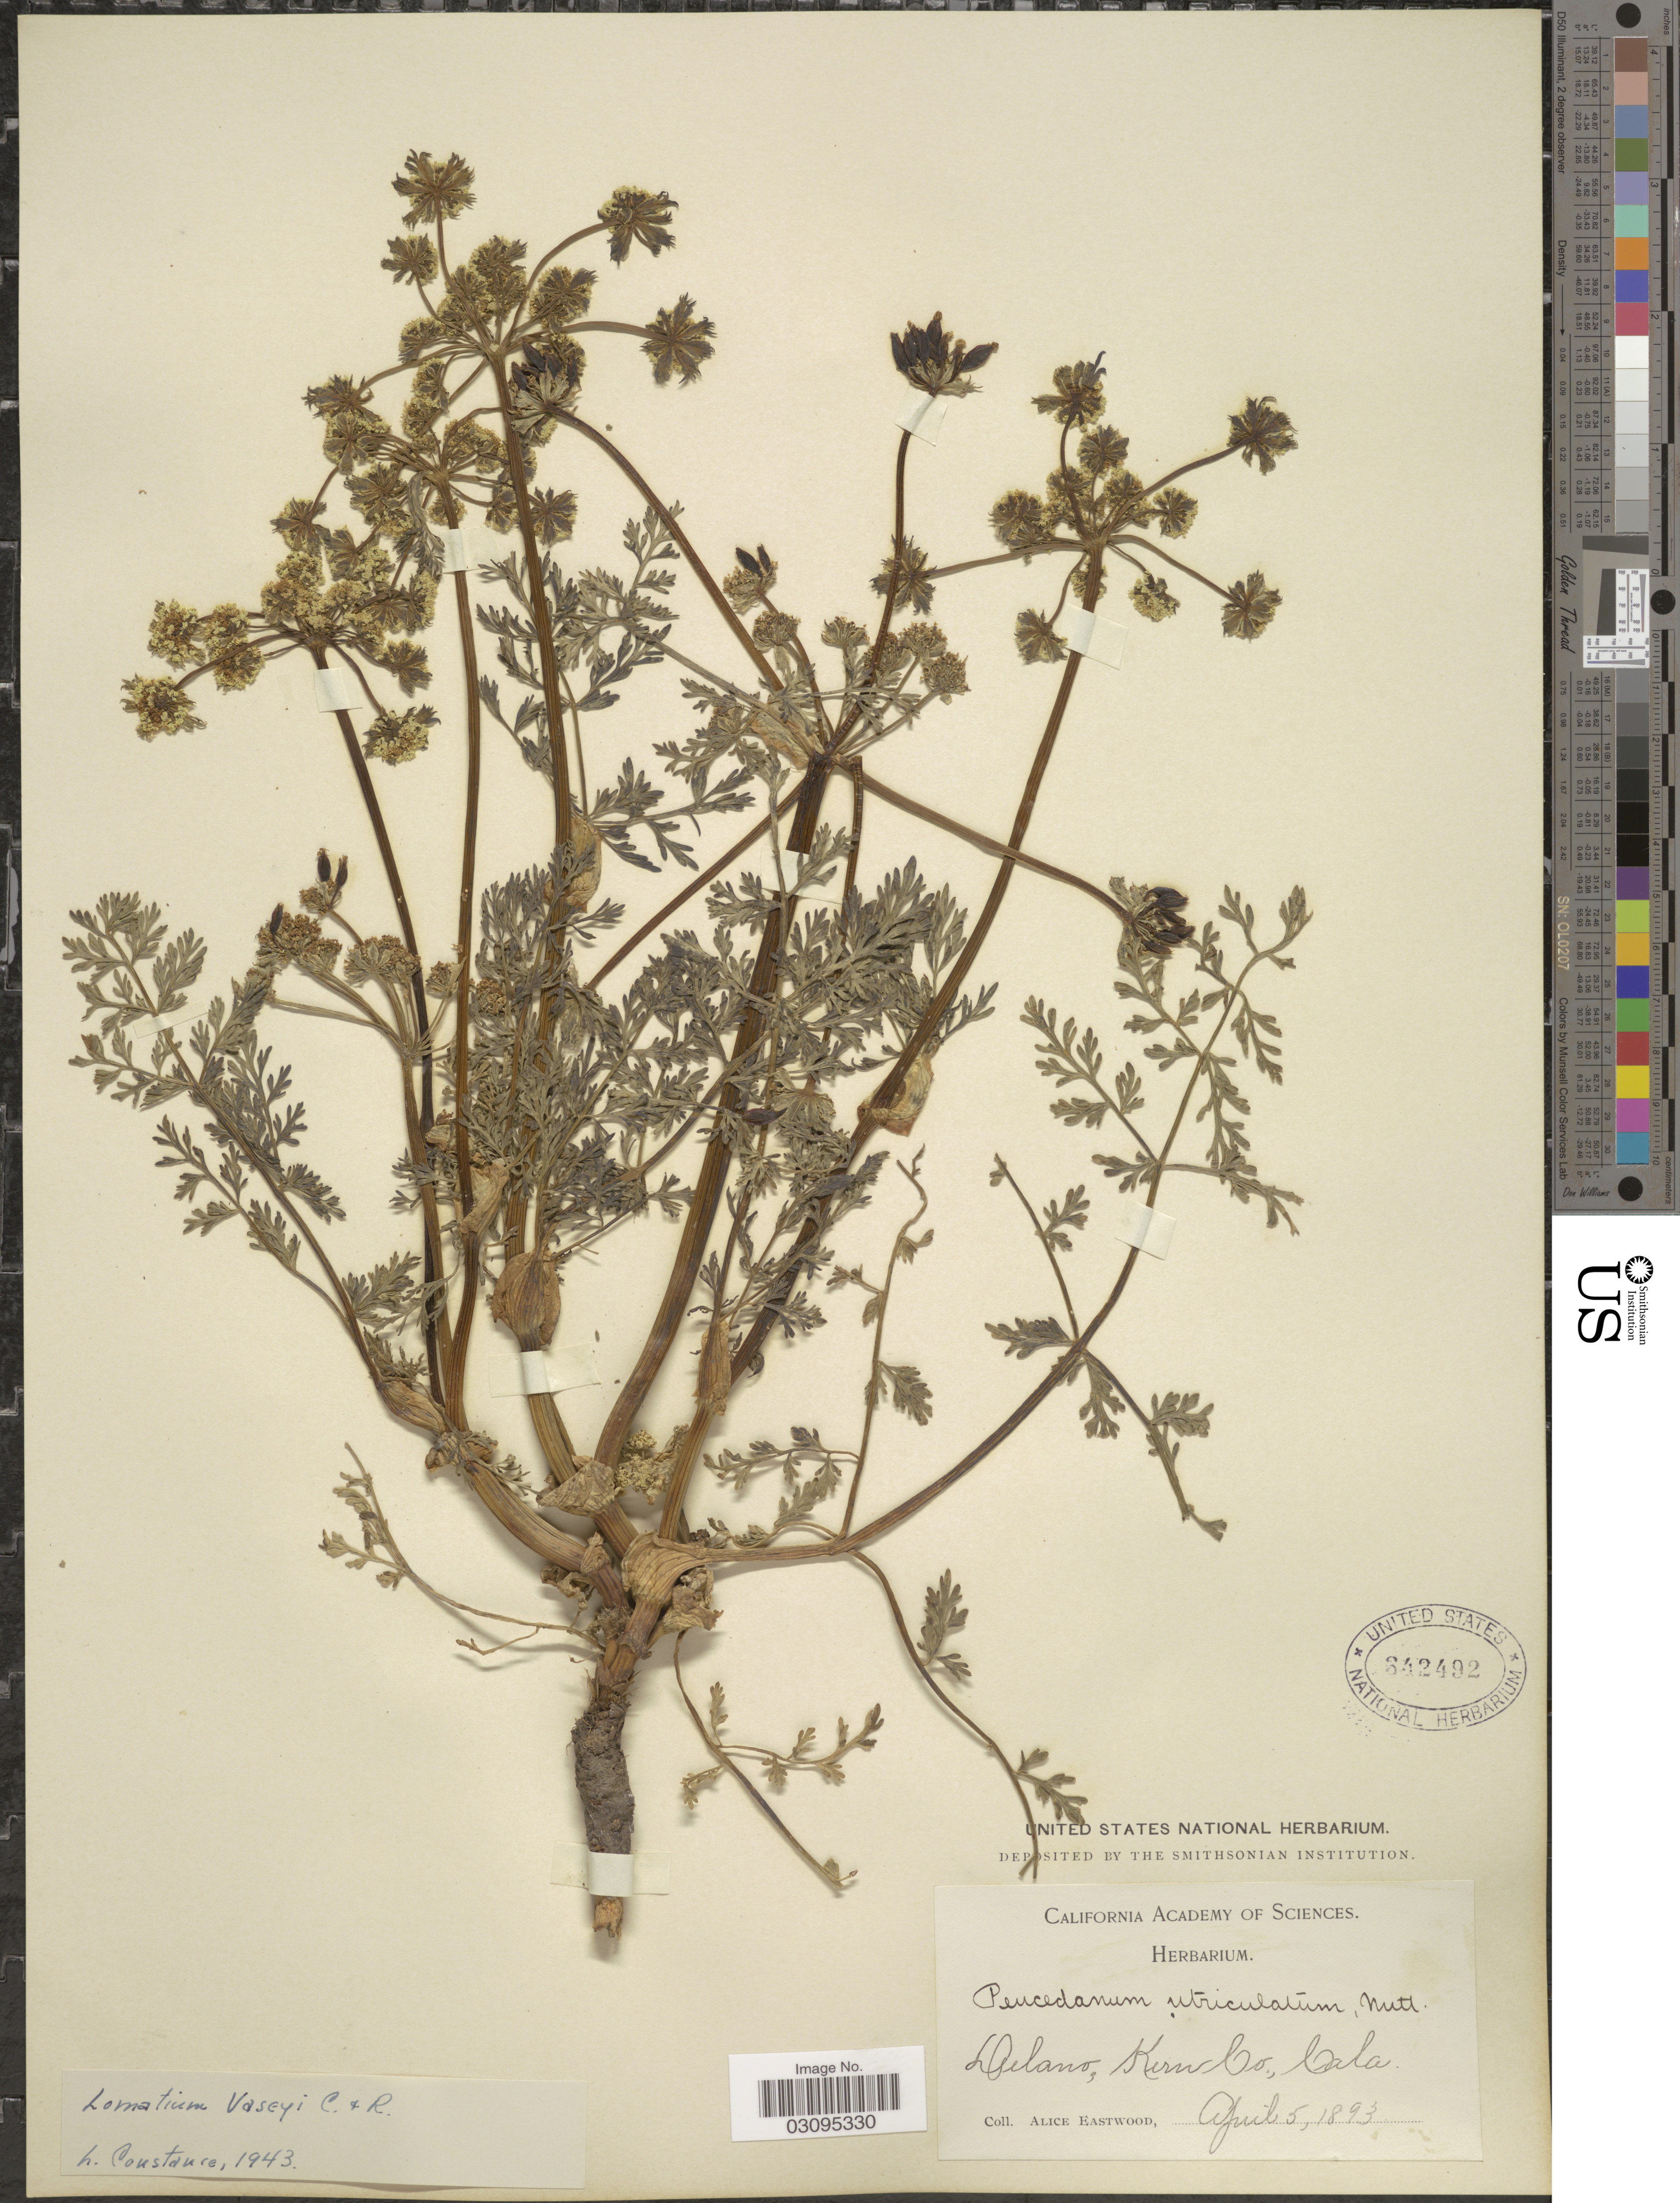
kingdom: Plantae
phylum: Tracheophyta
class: Magnoliopsida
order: Apiales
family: Apiaceae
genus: Lomatium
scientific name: Lomatium vaseyi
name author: (J.M. Coult. & Rose) J.M. Coult. & Rose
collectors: A. Eastwood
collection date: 1893-04-05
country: United States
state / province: California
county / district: Kern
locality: Delano, Kern Co.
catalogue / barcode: US 342492